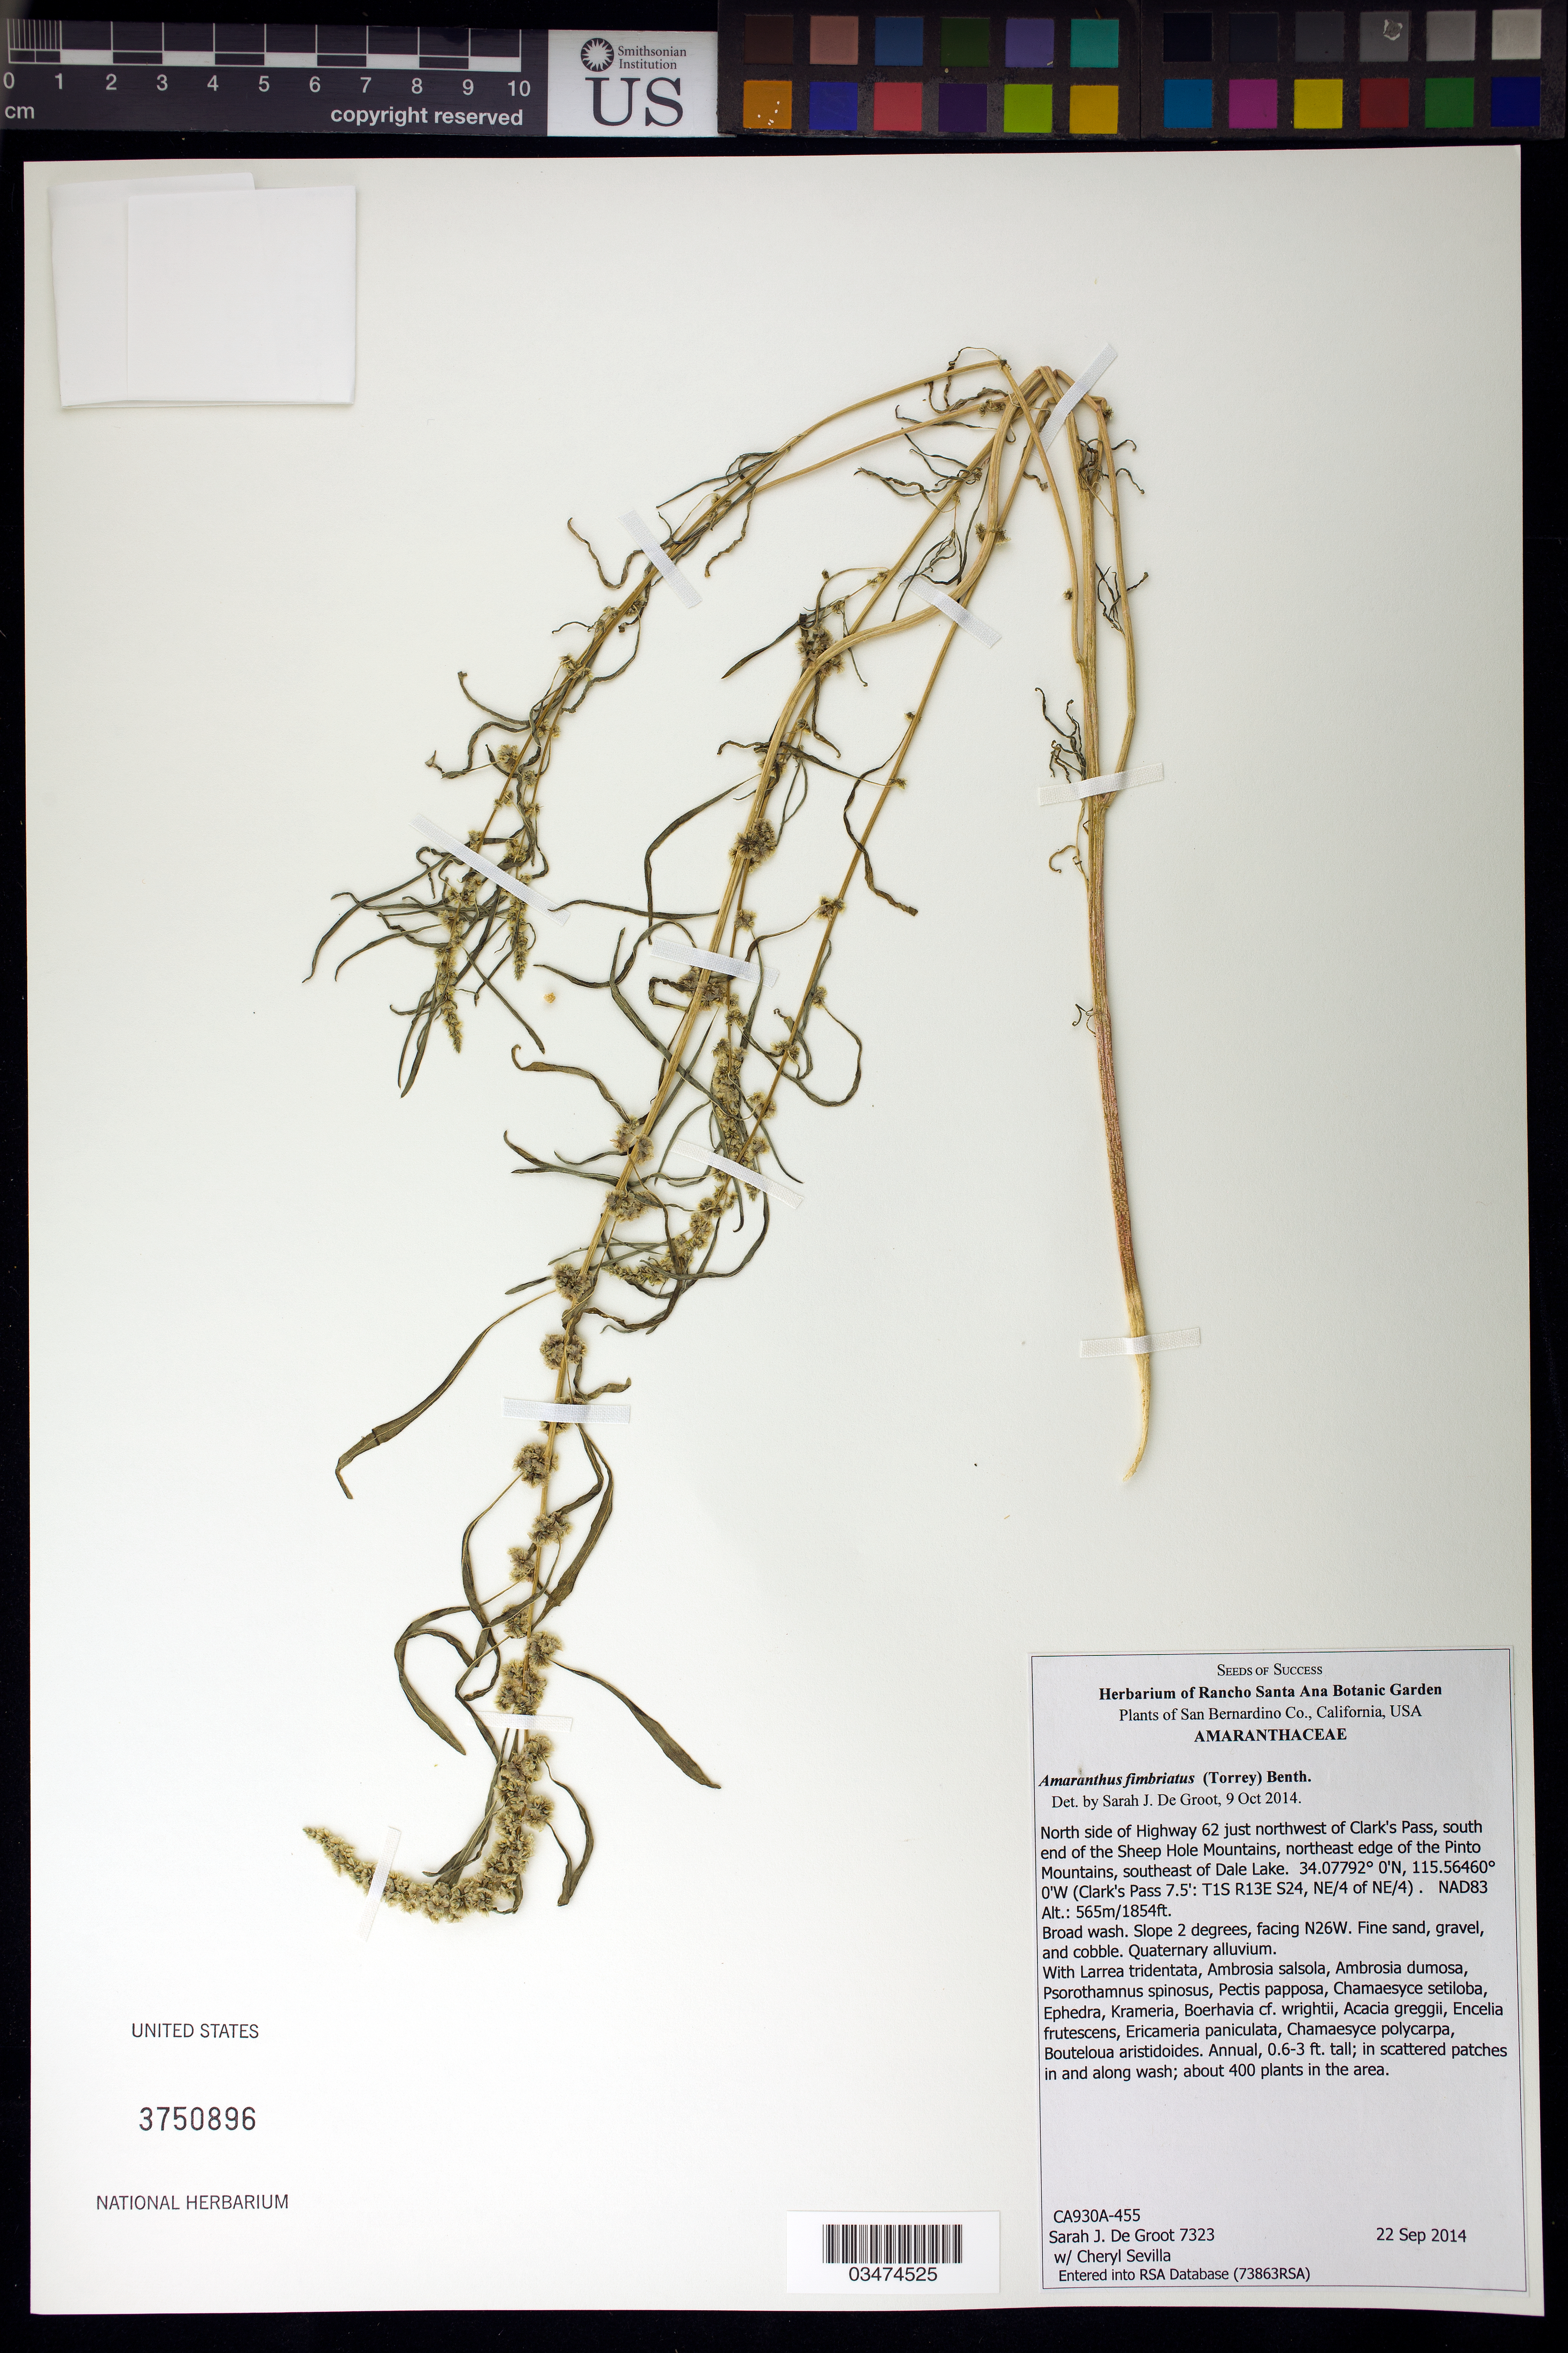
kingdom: Plantae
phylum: Tracheophyta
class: Magnoliopsida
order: Caryophyllales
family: Amaranthaceae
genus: Amaranthus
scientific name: Amaranthus fimbriatus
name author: (Torr.) Benth. ex S. Watson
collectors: S. De Groot & C. Sevilla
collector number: CA930A-455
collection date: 2014-09-22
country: United States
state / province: California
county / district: San Bernardino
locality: N side of Hwy 62 NW of Clark's Pass, S end of Sheep Hole Mts, N edge of the Pinto Mts, SE of Dale Lake.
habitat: Fine sand, gravel and cobble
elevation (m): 565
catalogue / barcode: US 3750896